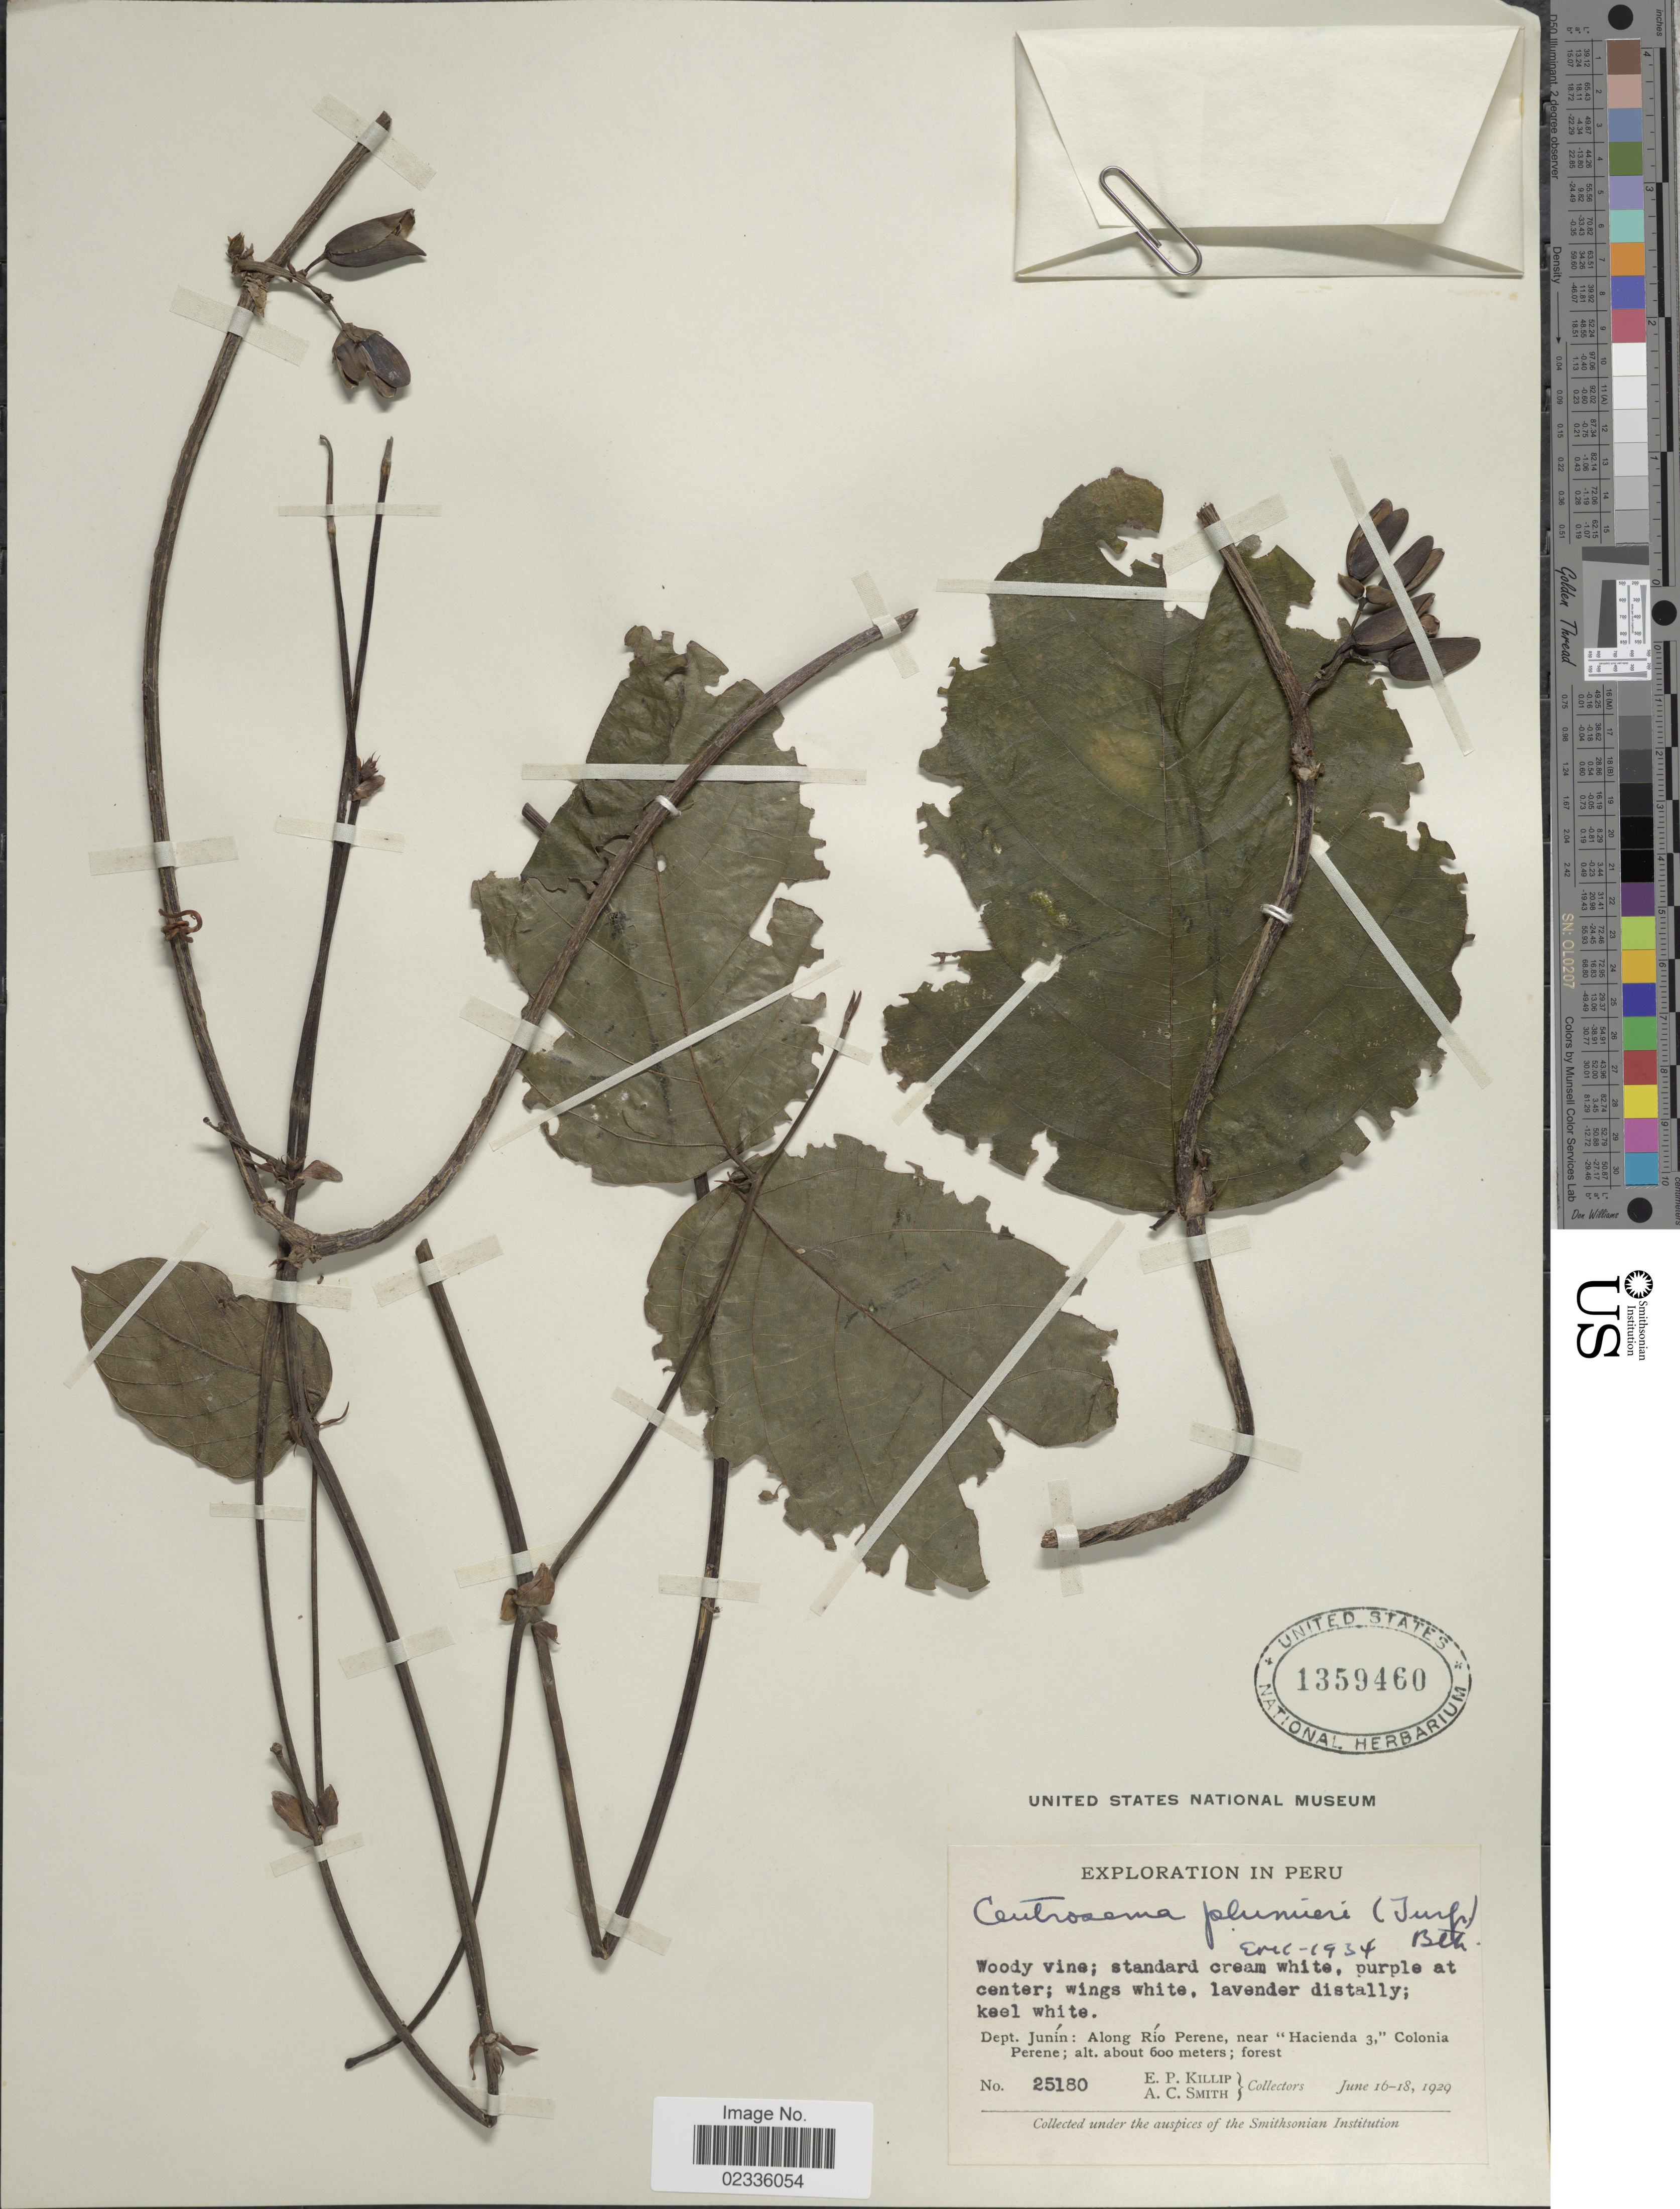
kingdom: Plantae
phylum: Tracheophyta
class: Magnoliopsida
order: Fabales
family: Fabaceae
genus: Centrosema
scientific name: Centrosema plumieri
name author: (Turpin ex Pers.) Benth.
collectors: E. P. Killip & A. C. Smith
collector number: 25180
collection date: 1929-06-16/1929-06-18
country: Peru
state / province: Junín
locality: Along Río Perene, near "Hacienda 3," Colonia Perene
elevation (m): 600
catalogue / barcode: US 1359460